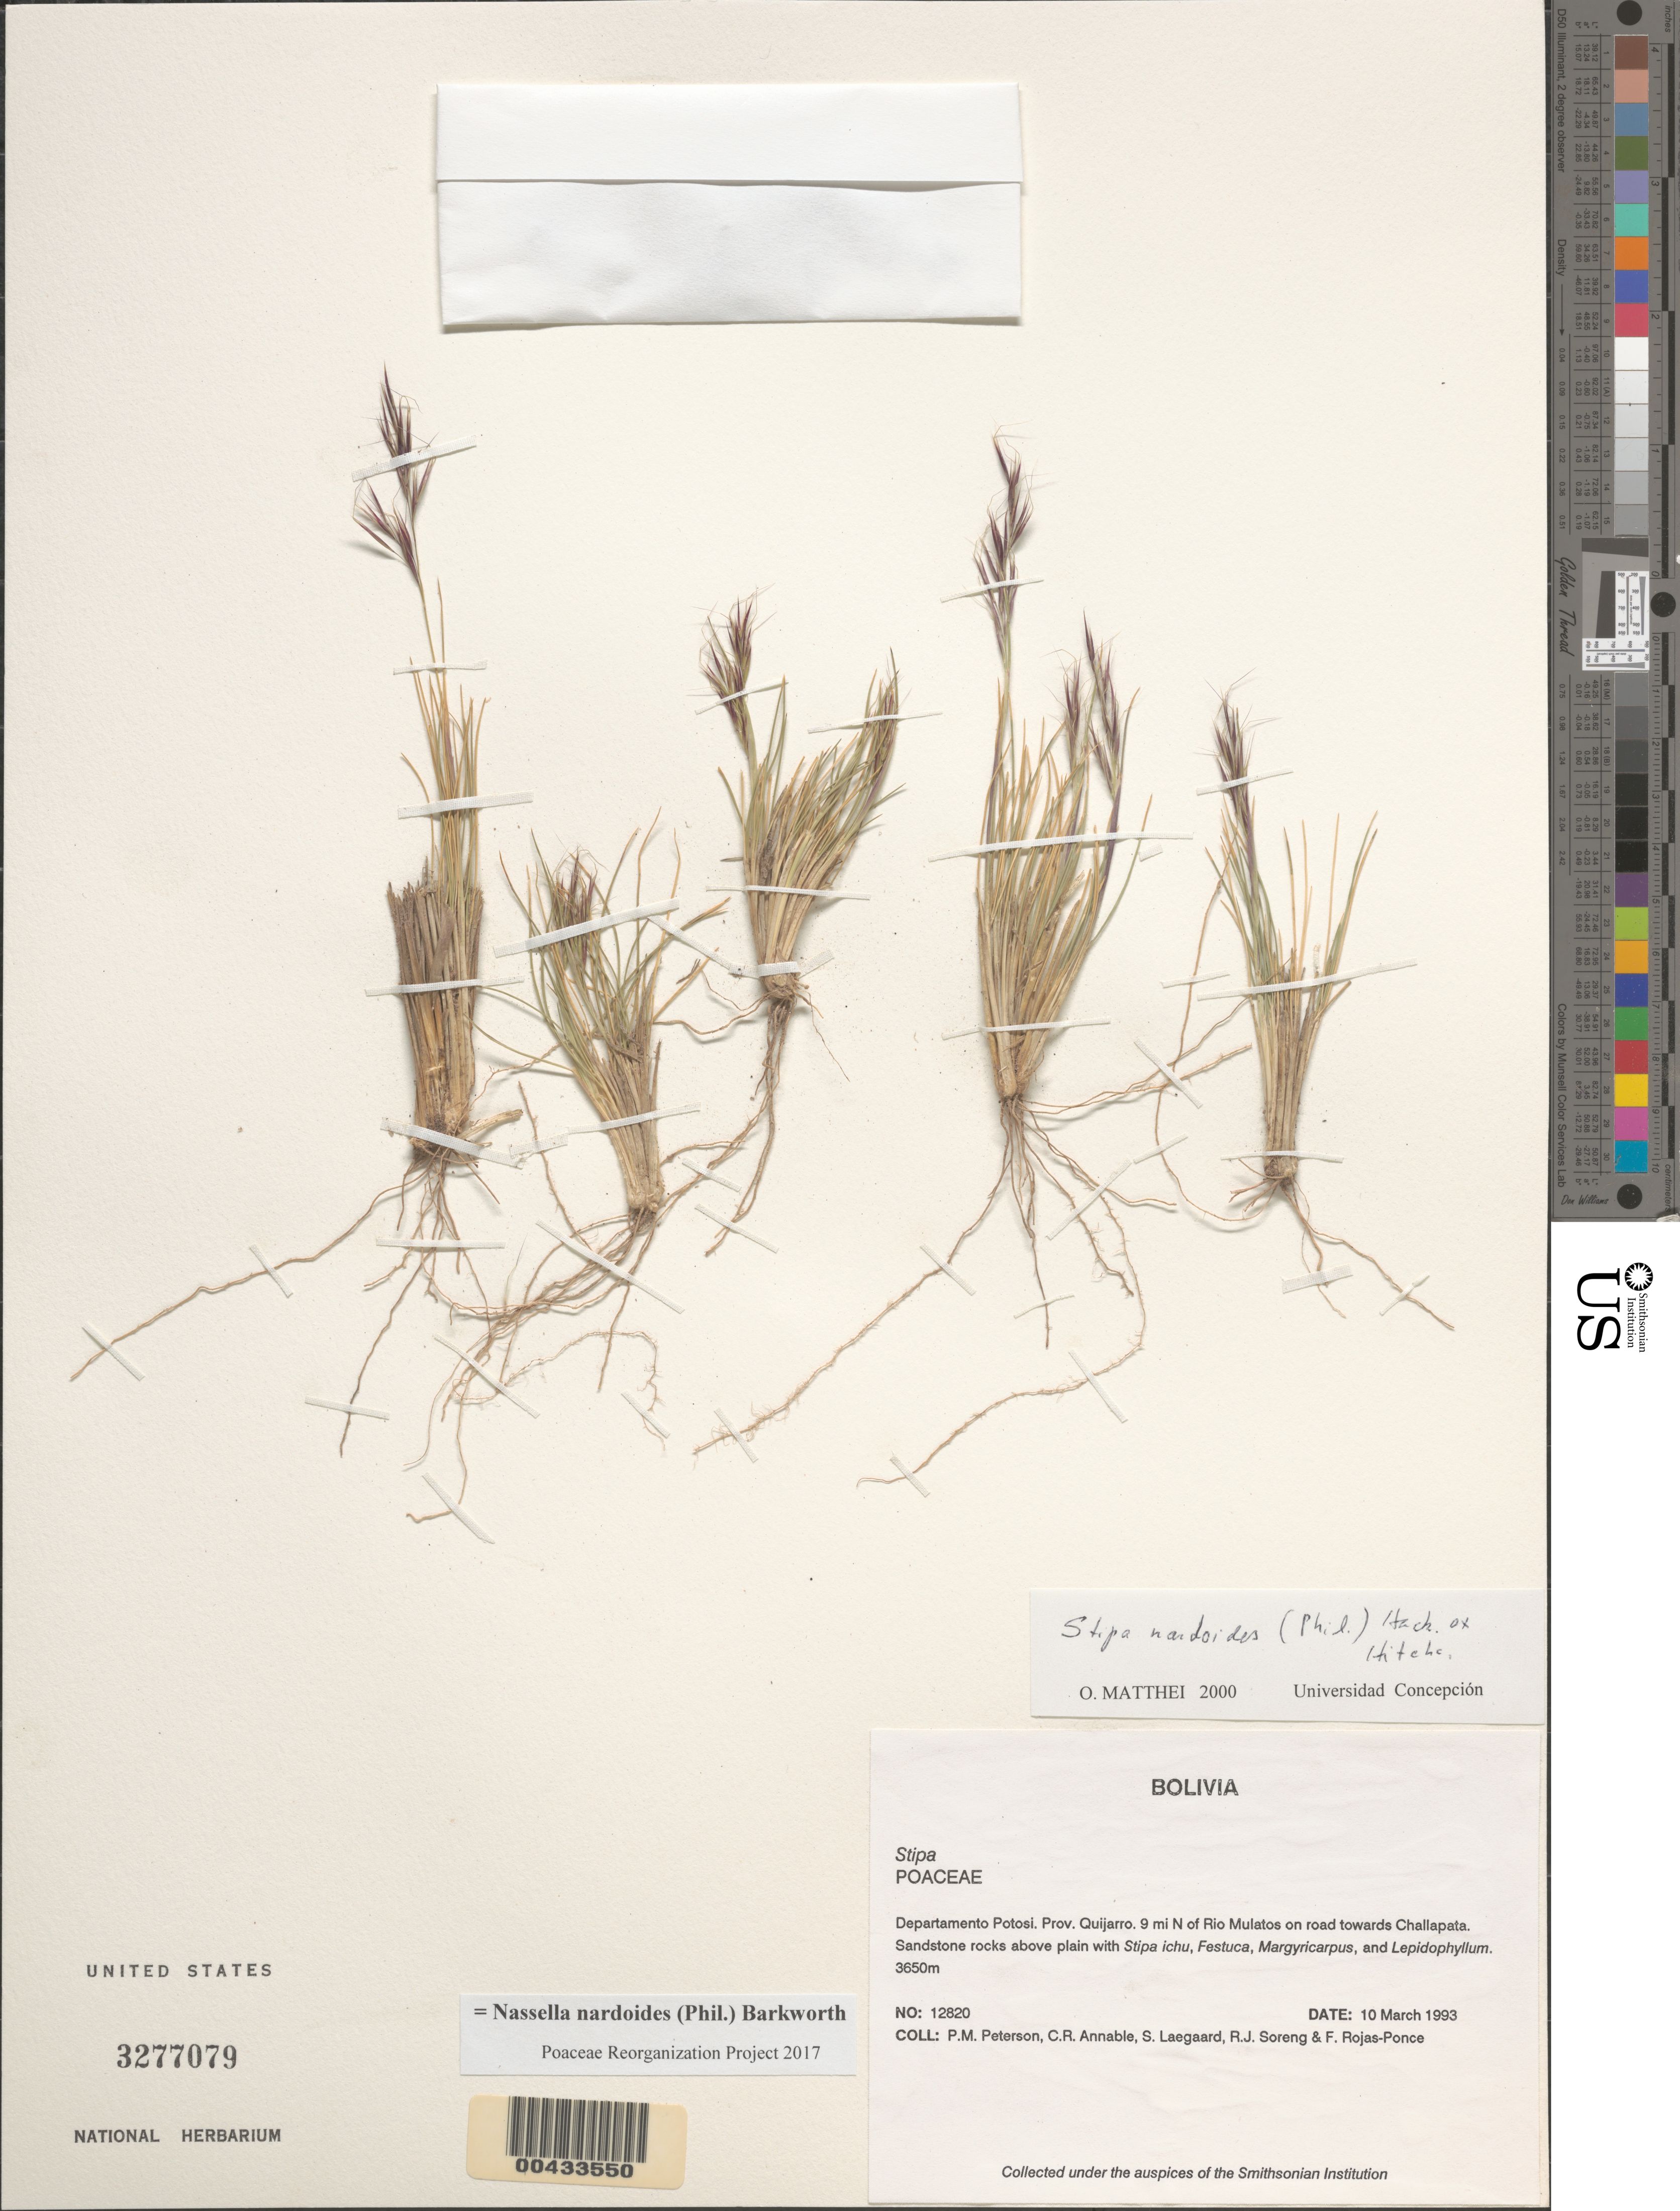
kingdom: Plantae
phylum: Tracheophyta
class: Liliopsida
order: Poales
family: Poaceae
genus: Nassella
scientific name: Nassella nardoides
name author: (Phil.) Barkworth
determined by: Poaceae Reorganization Project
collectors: P. M. Peterson, C. R. Annable, S. Lægaard, R. J. Soreng & F. Rojas-Ponce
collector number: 12820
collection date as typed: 10 Mar 1993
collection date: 1993-03-10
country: Bolivia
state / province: Potosí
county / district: Quijarro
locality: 9 mi N of Rio Mulatos on road towards Challapata.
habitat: Sandstone rocks above plain with Stipa ichu, Festuca, Margyricarpus, and Lepidophyllum.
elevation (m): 3650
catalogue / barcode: US 3277079